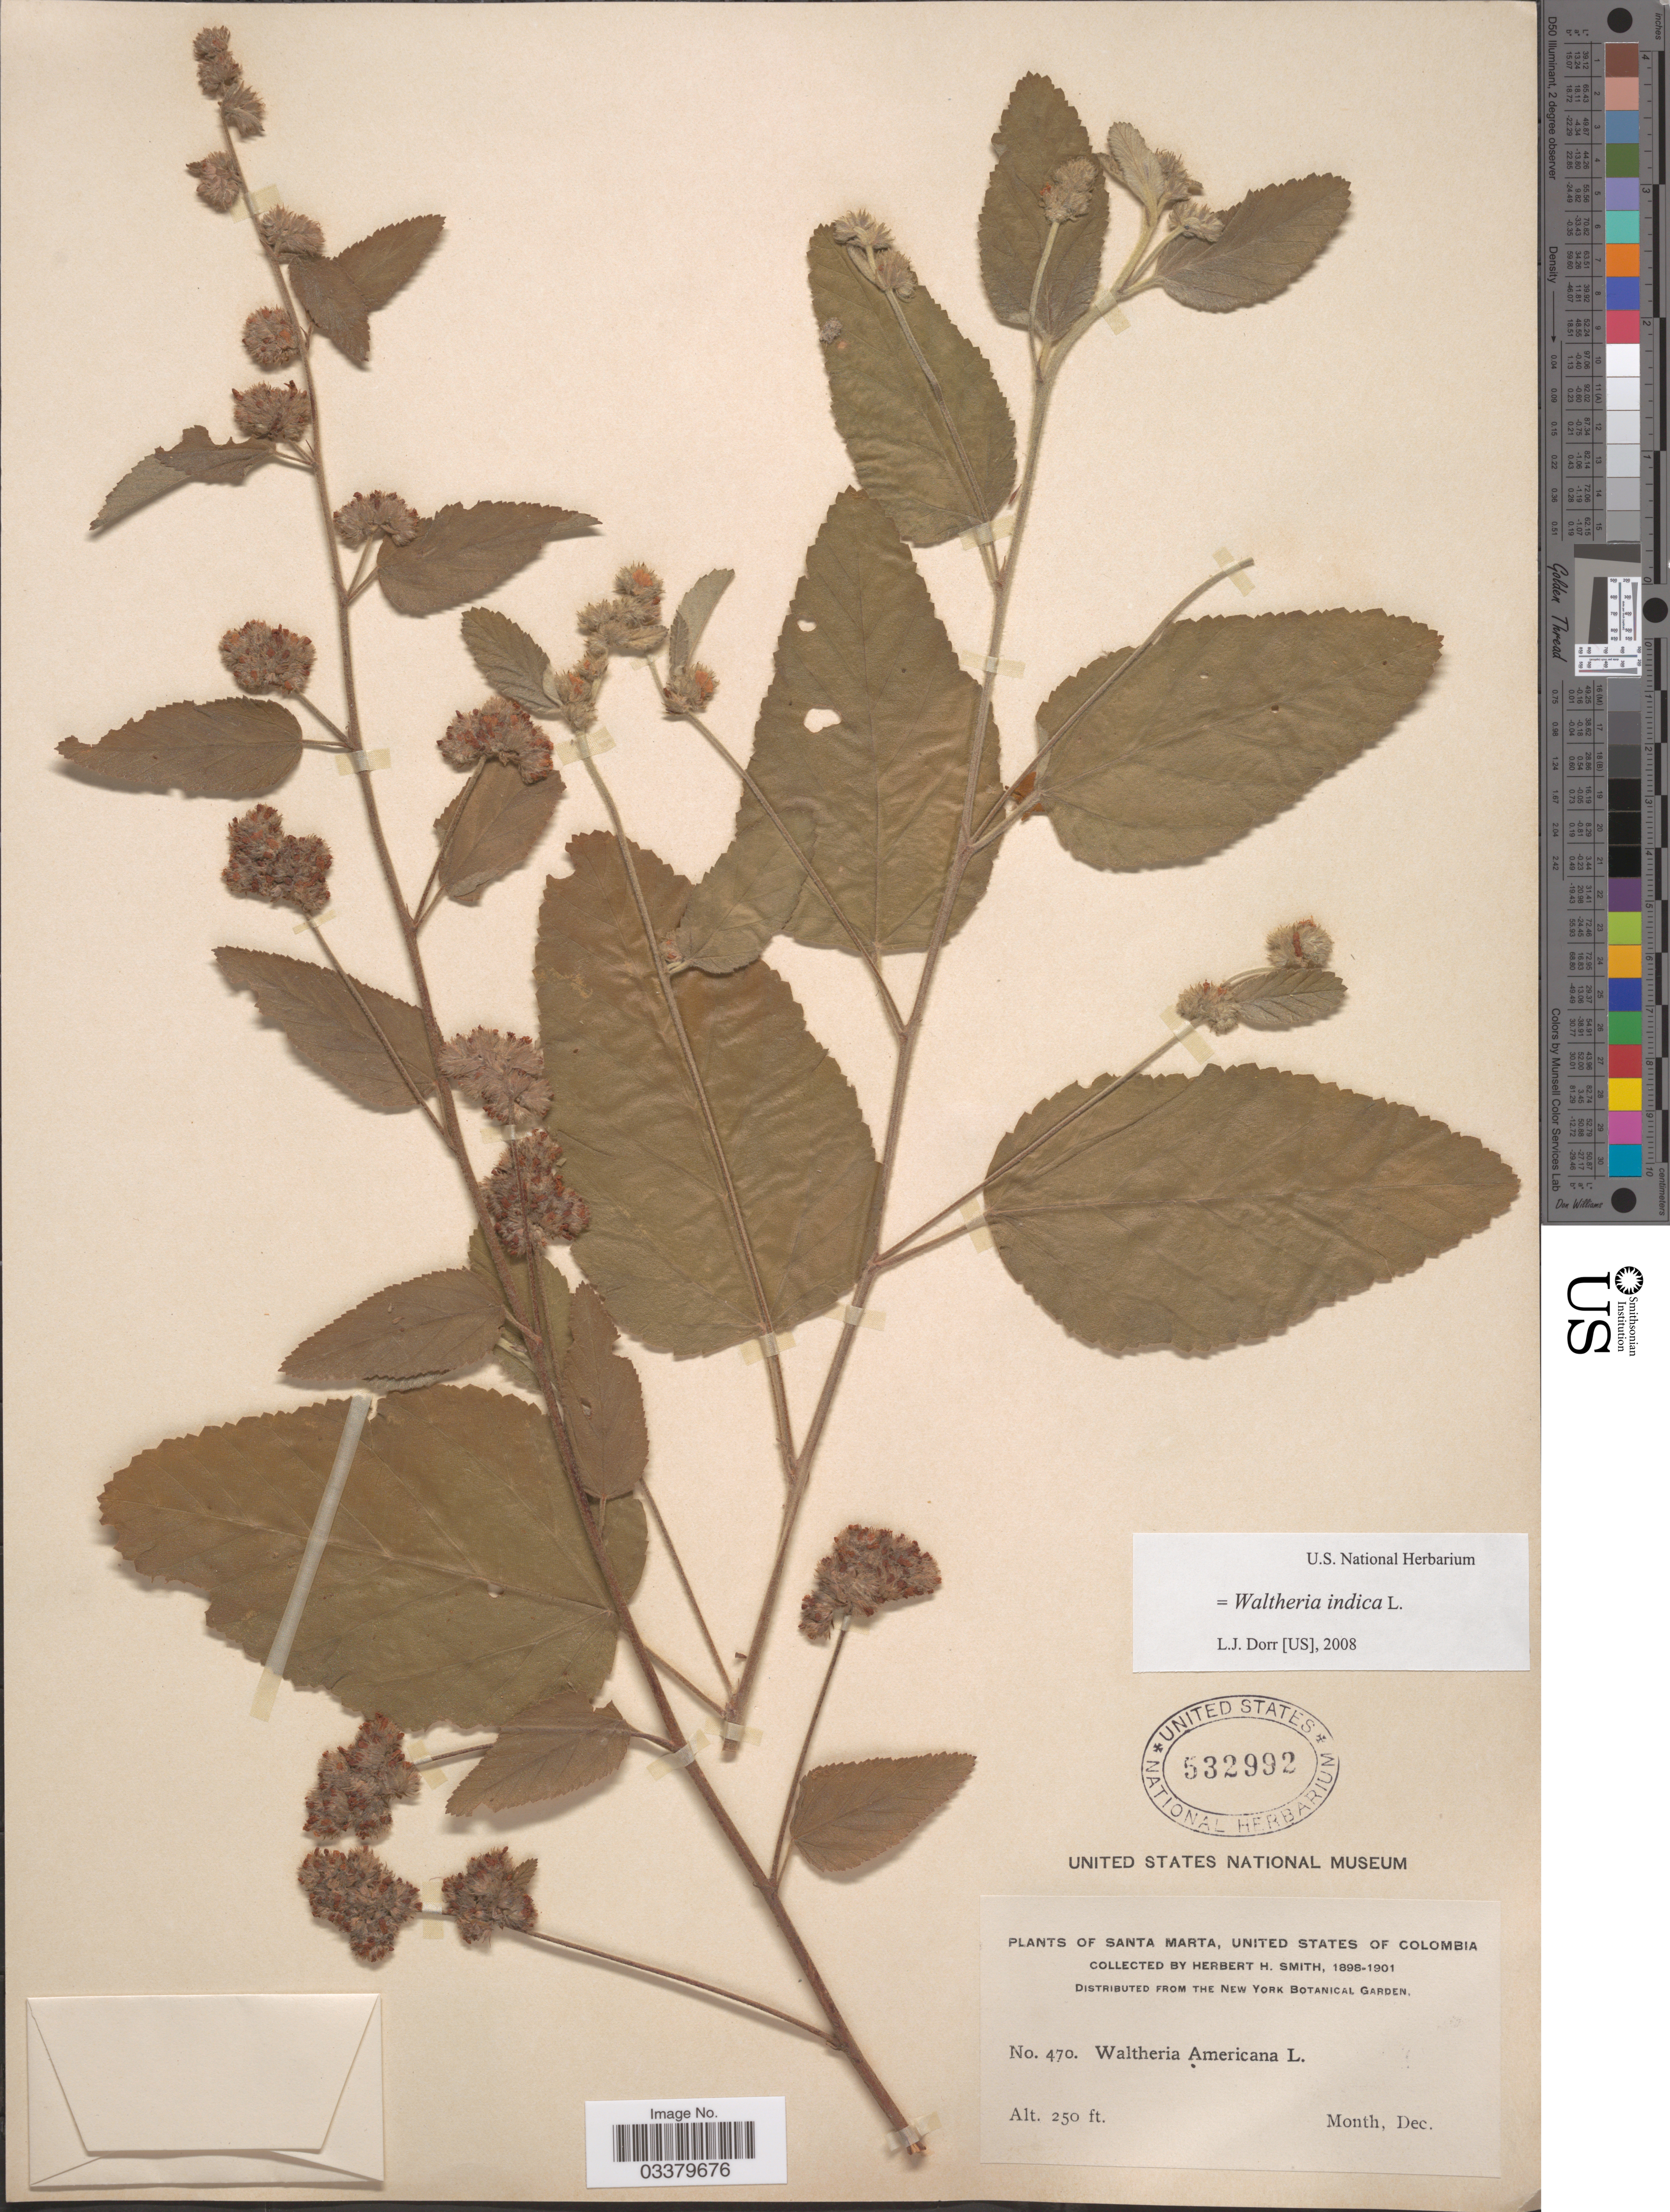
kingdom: Plantae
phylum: Tracheophyta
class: Magnoliopsida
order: Malvales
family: Malvaceae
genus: Waltheria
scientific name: Waltheria indica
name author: L.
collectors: Herbert H. Smith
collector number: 470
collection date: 1898-12/1901-12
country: Colombia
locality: Santa Marta, United States of Colombia.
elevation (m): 76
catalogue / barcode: US 532992